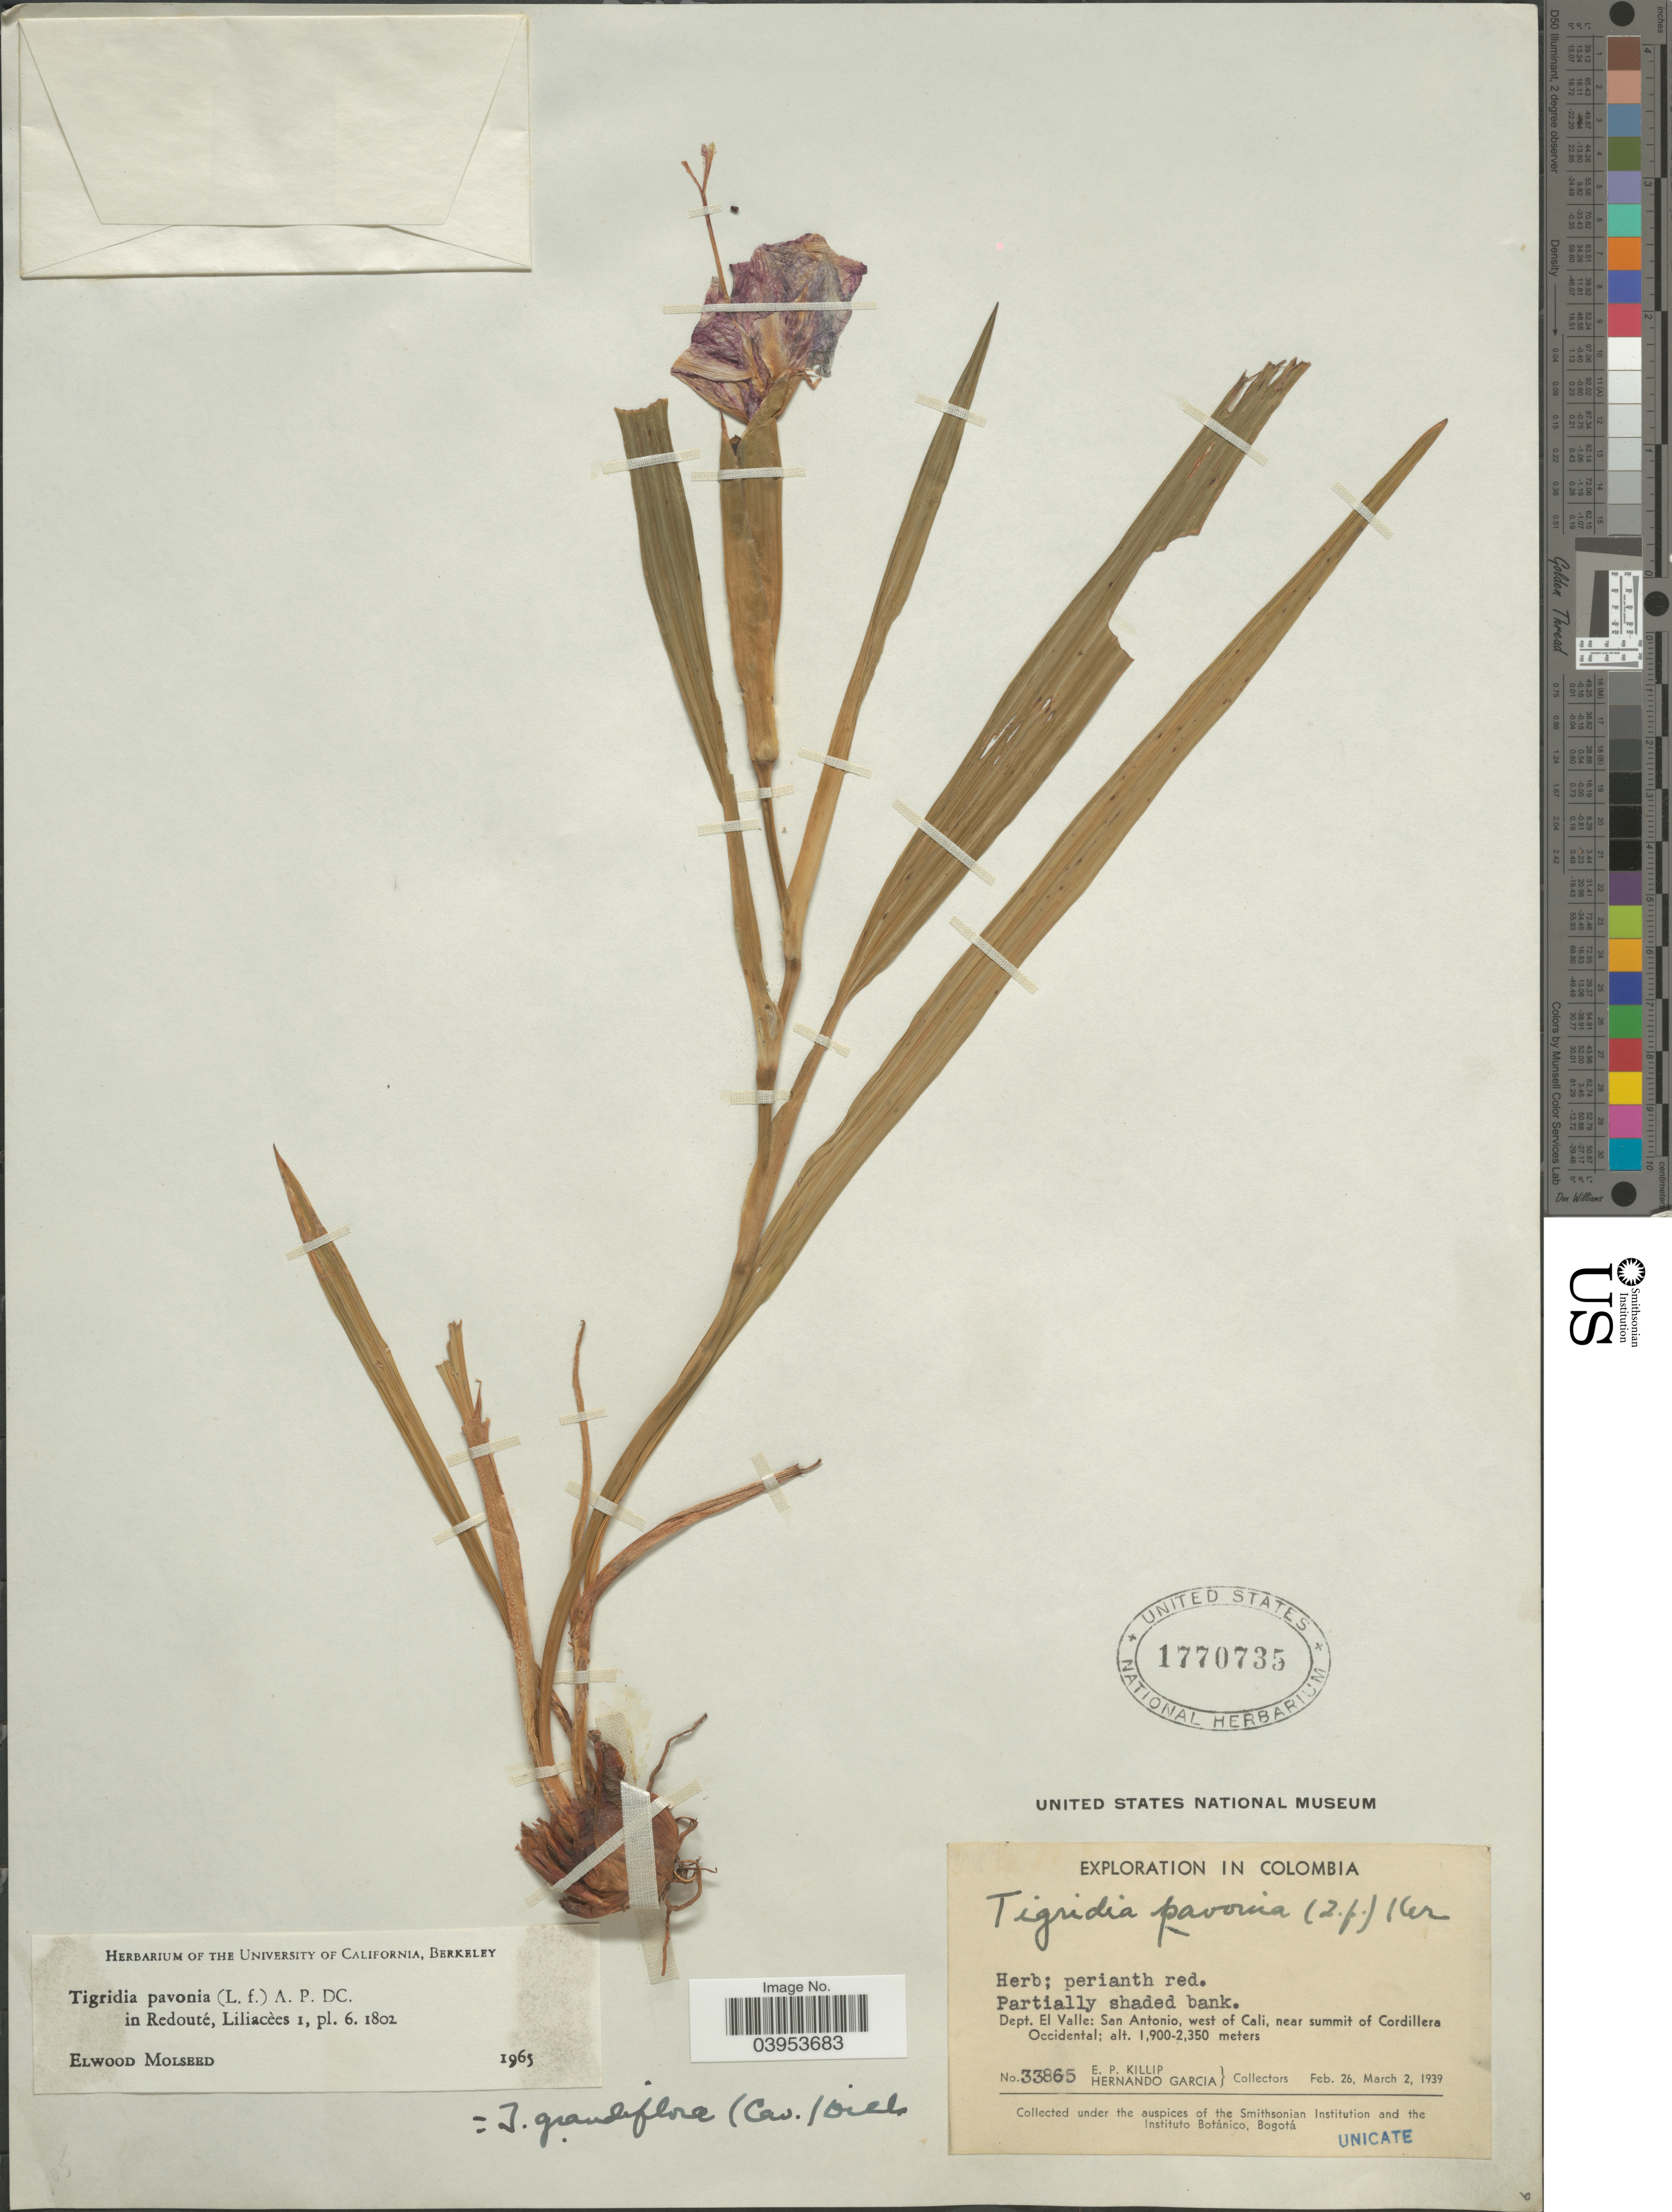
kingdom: Plantae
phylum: Tracheophyta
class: Liliopsida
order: Asparagales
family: Iridaceae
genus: Tigridia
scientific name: Tigridia pavonia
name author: (L. f.) DC.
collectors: E. P. Killip & H. Garcia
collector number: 33865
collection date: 1939-02-26/1939-03-02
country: Colombia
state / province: Valle del Cauca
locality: Dept. El Valle: San Antonio, west of Cali, near summit of Cordillera Occidental.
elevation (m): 1900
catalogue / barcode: US 1770735